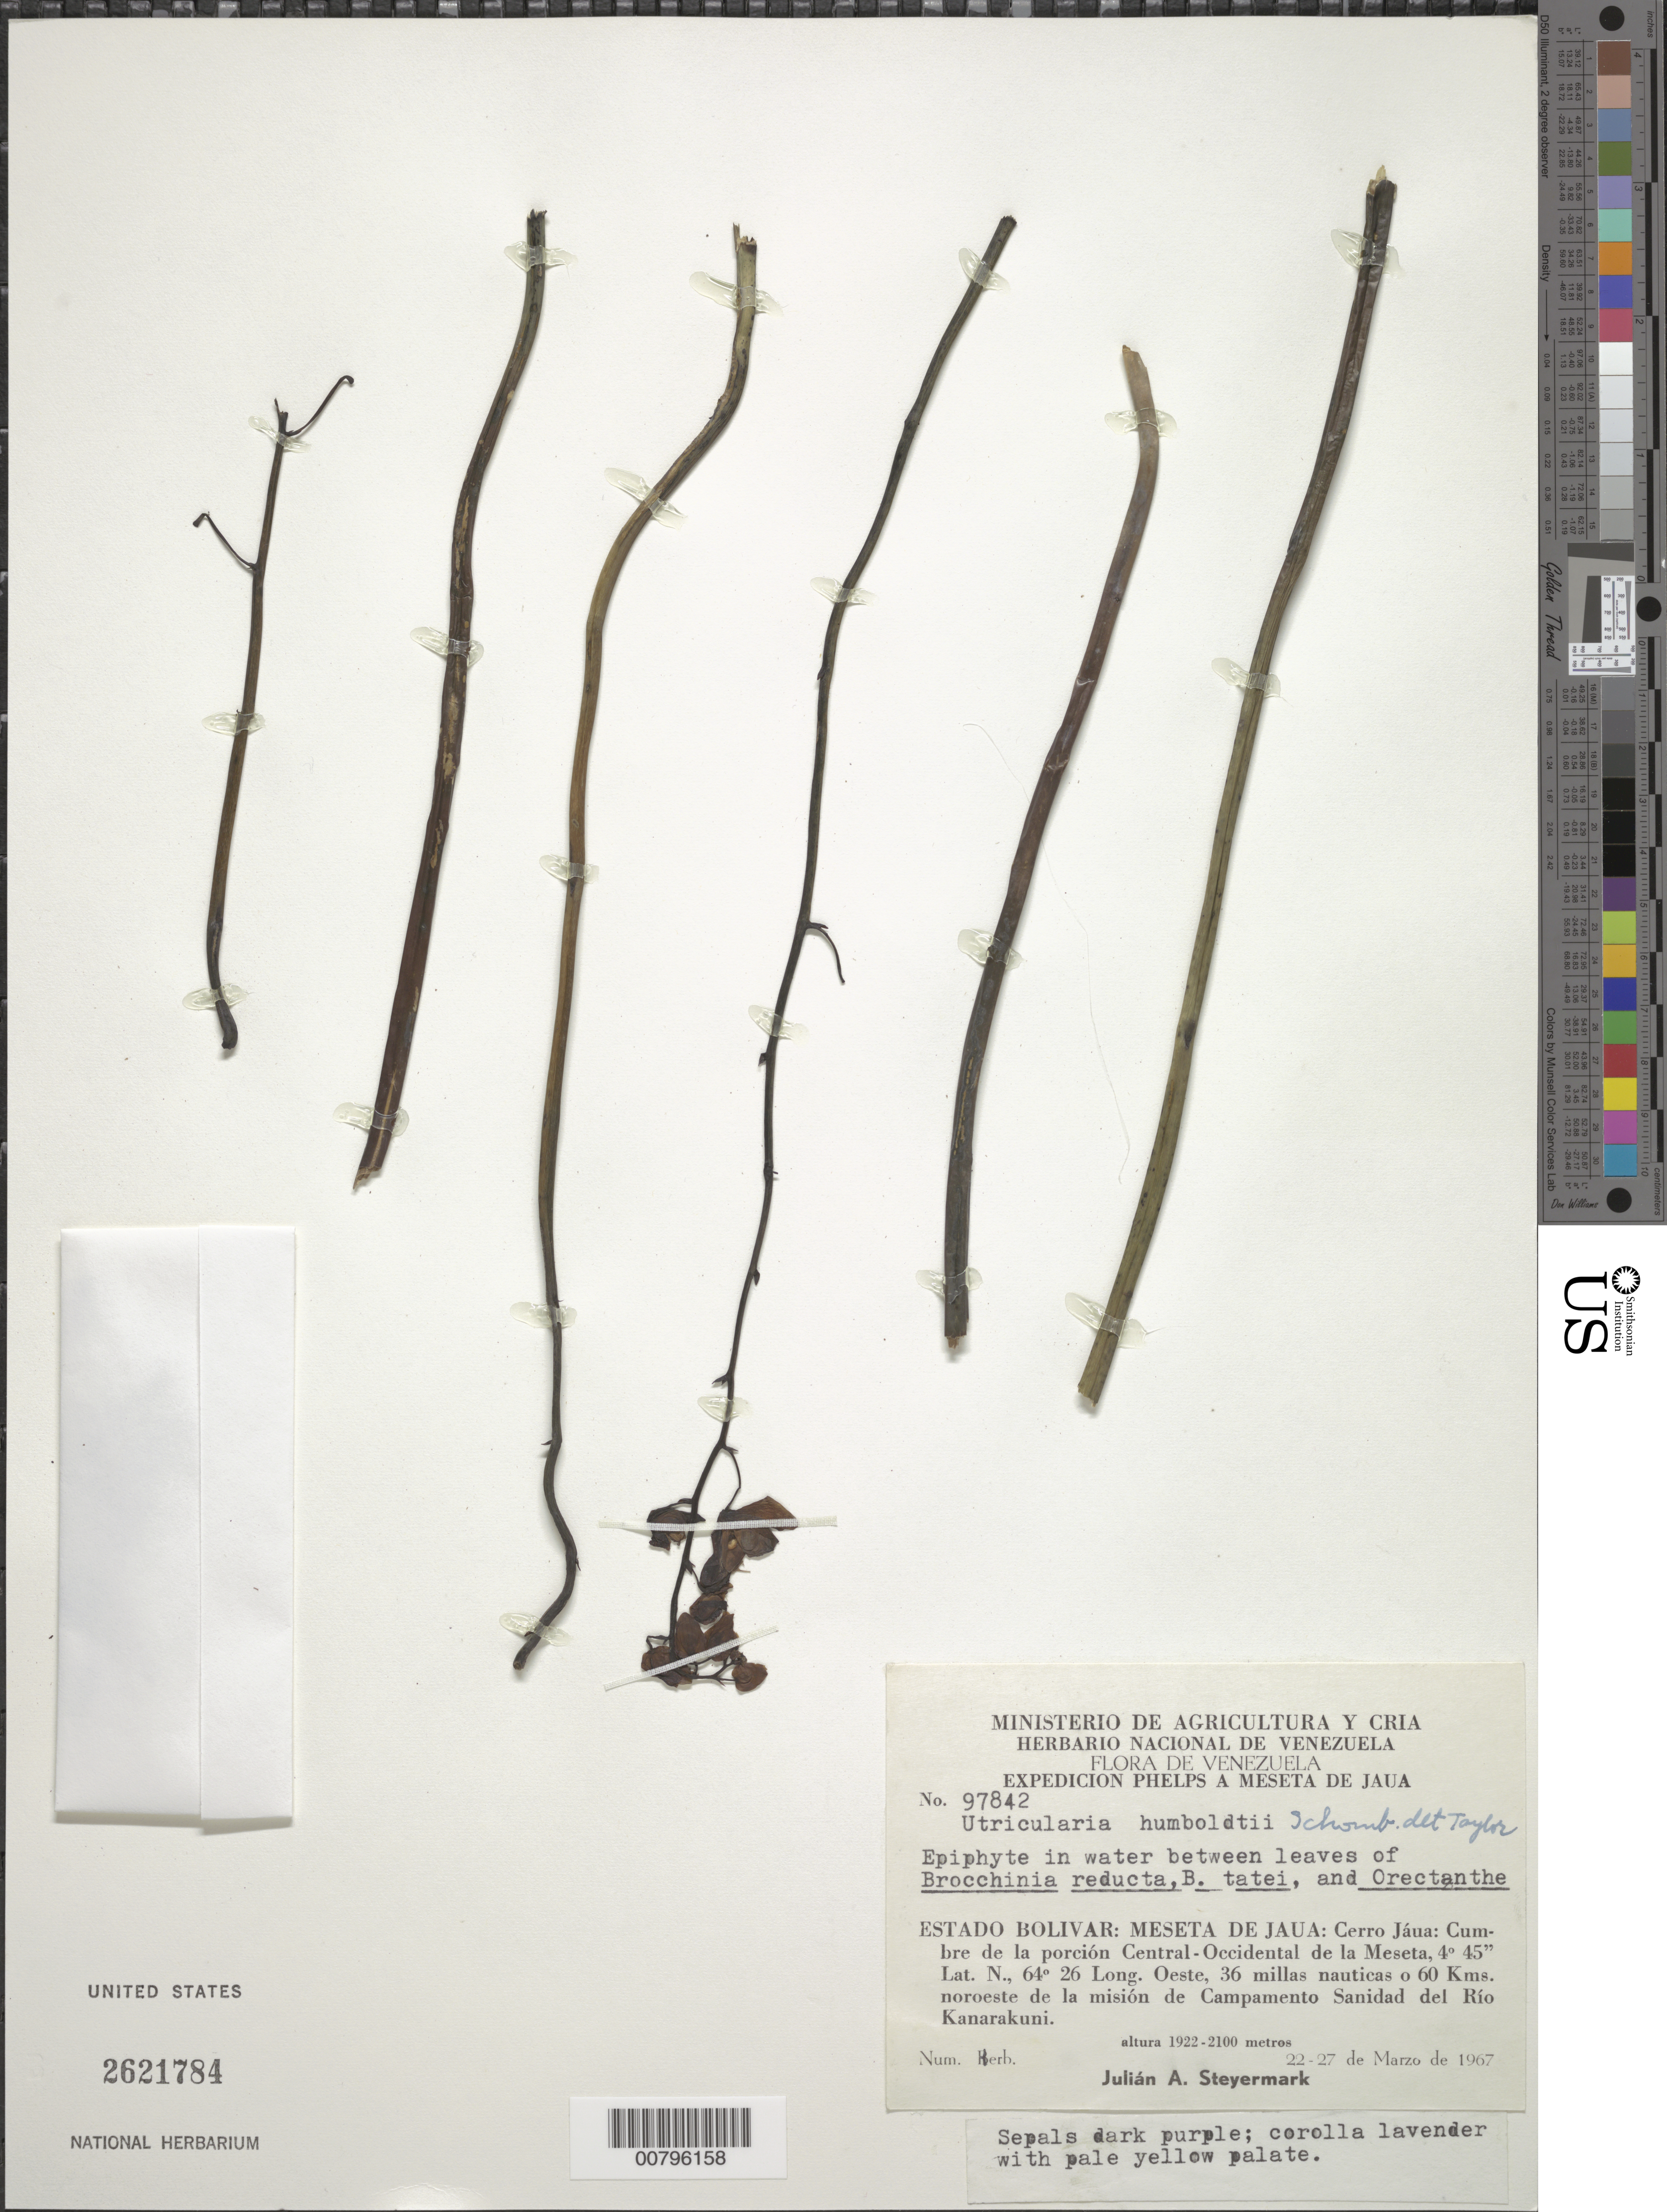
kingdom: Plantae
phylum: Tracheophyta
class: Magnoliopsida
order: Lamiales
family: Lentibulariaceae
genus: Utricularia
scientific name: Utricularia humboldtii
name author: R.H. Schomb.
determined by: Taylor, P.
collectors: J. Steyermark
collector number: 97842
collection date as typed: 22-Mar-67 to 27-Mar-67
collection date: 1967-03-22/1967-03-27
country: Venezuela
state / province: Bolívar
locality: Meseta del Jaua: Cerro Jáua, 60 km NW of Mision Campamento Sanidad del Río Kanarakuni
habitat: In water between leaves of Brocchinia reducta, B. tatei and Orectanthe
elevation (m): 1922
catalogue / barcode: US 2621784